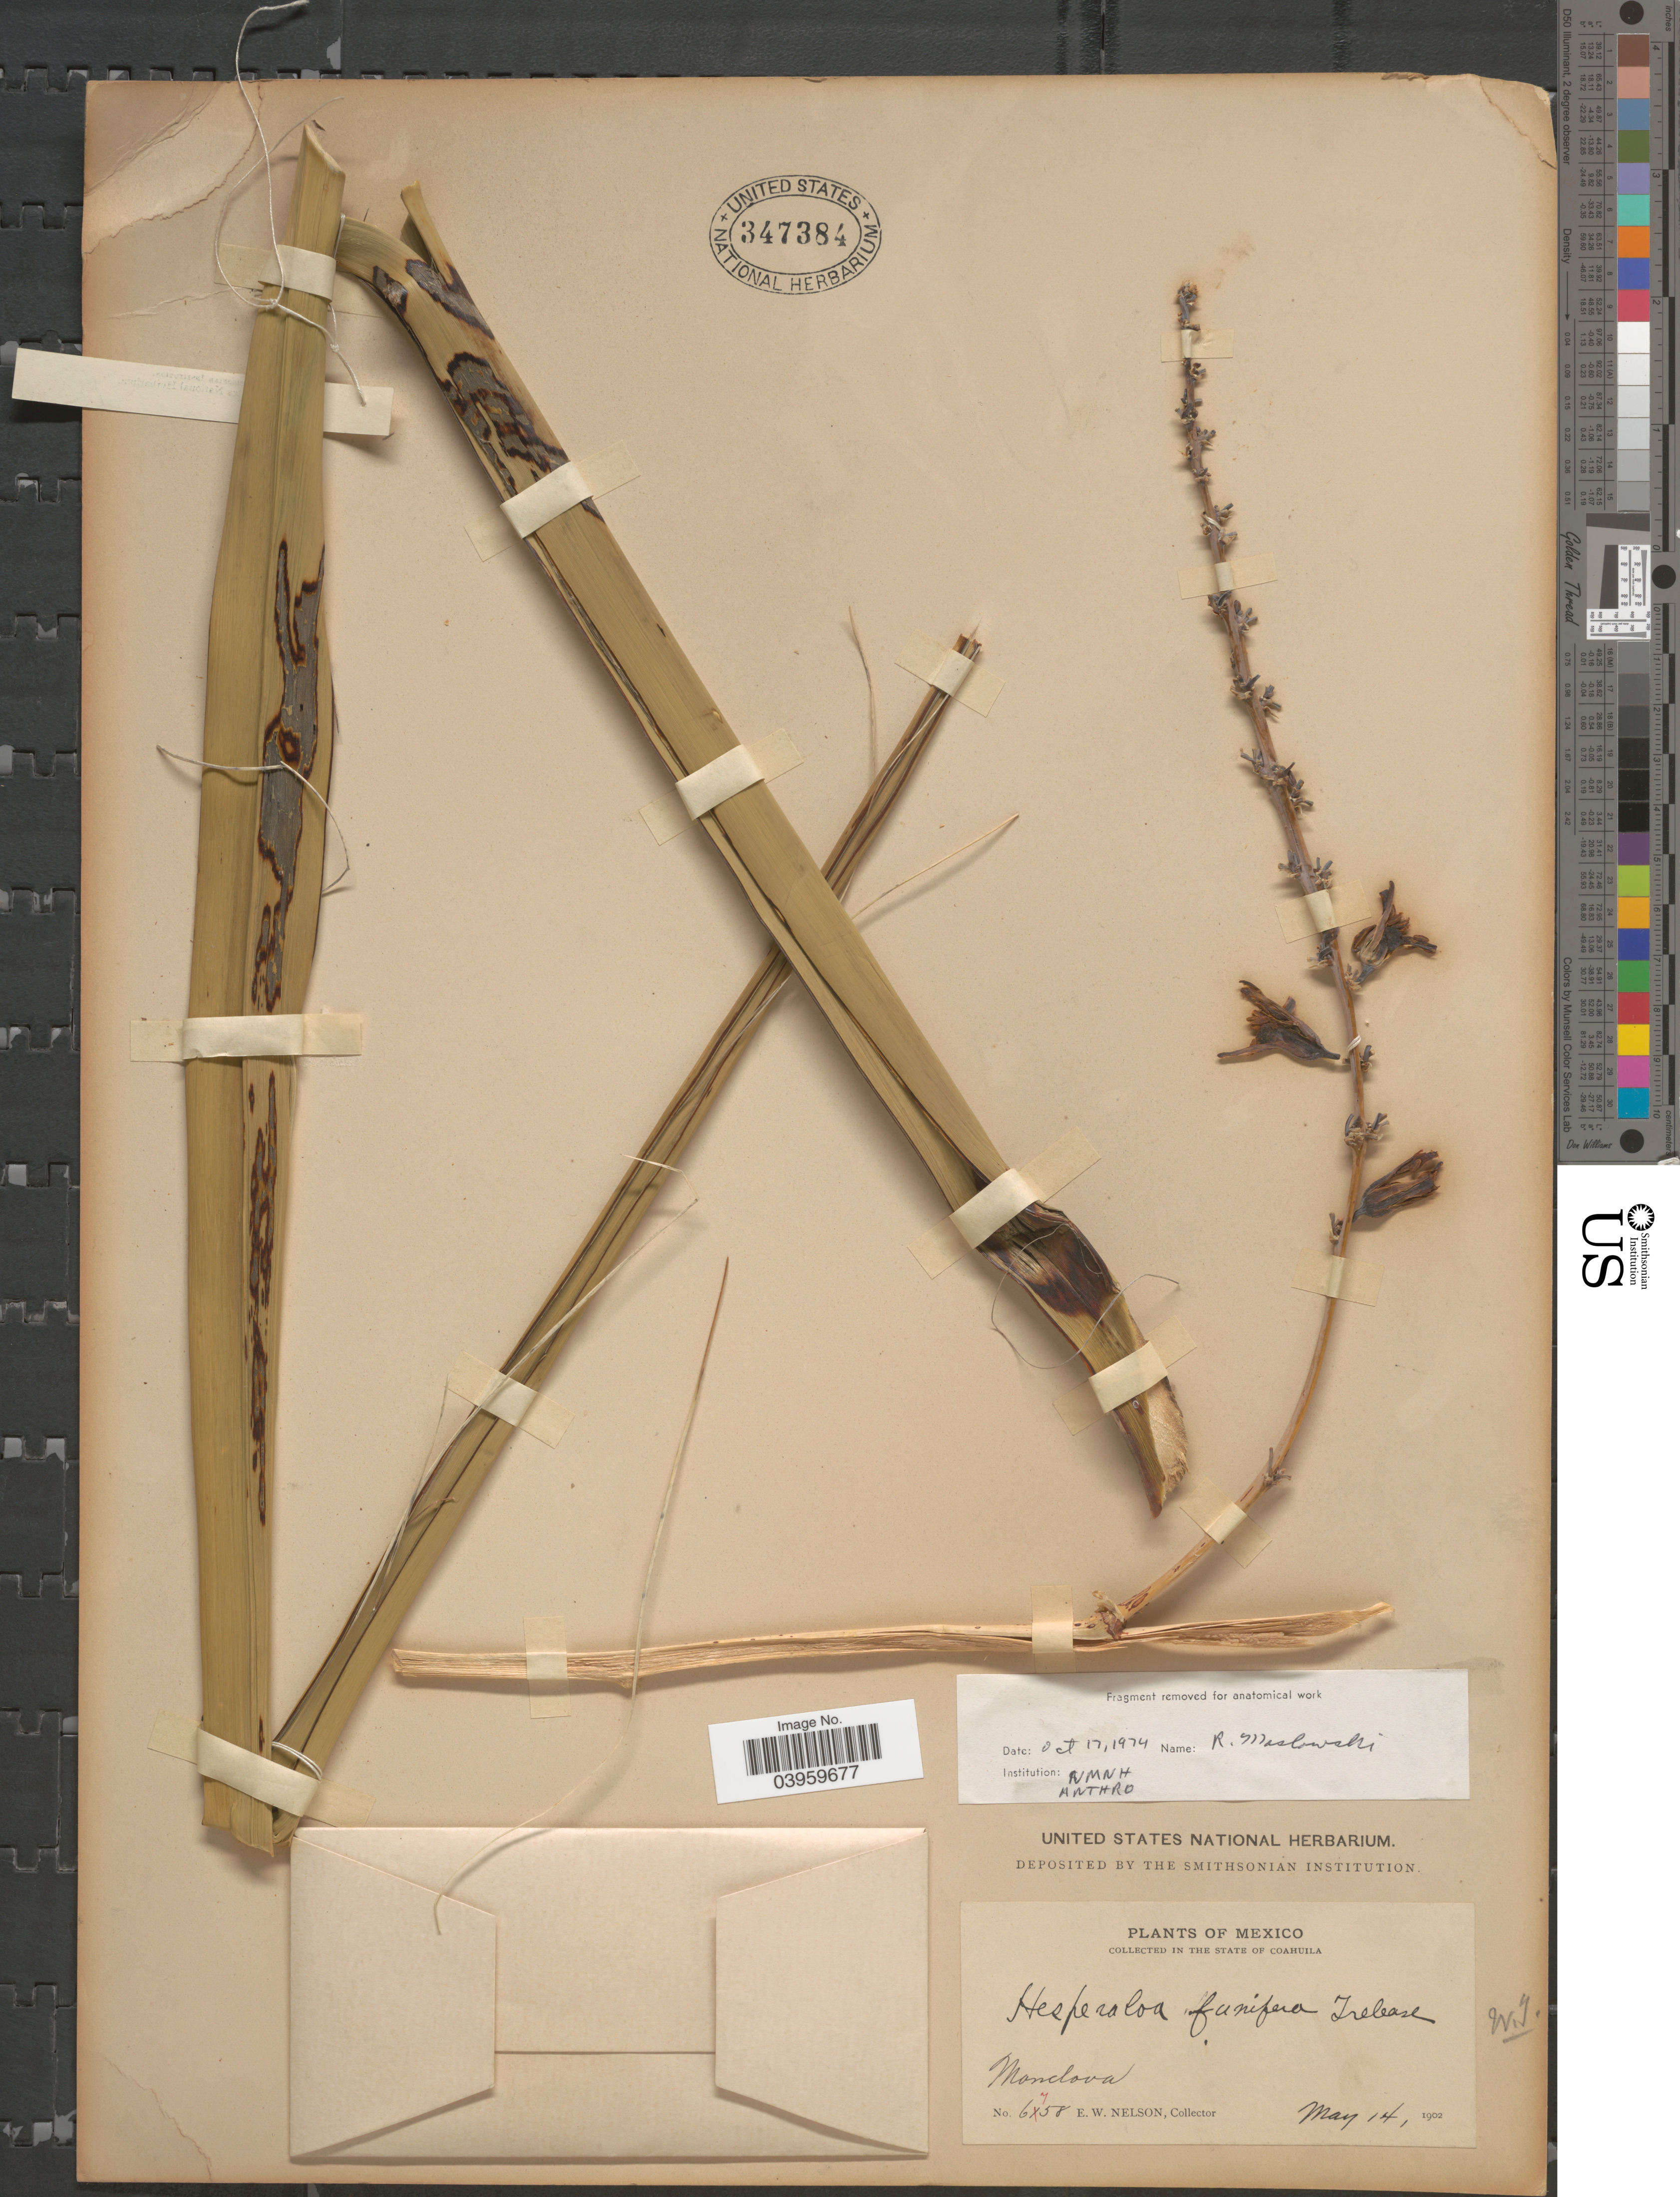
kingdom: Plantae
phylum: Tracheophyta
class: Liliopsida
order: Asparagales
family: Asparagaceae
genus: Hesperaloe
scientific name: Hesperaloe funifera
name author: (K. Koch) Trel.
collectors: E. W. Nelson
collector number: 6758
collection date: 1902-05-14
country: Mexico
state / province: Coahuila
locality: Monclova.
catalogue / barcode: US 347384